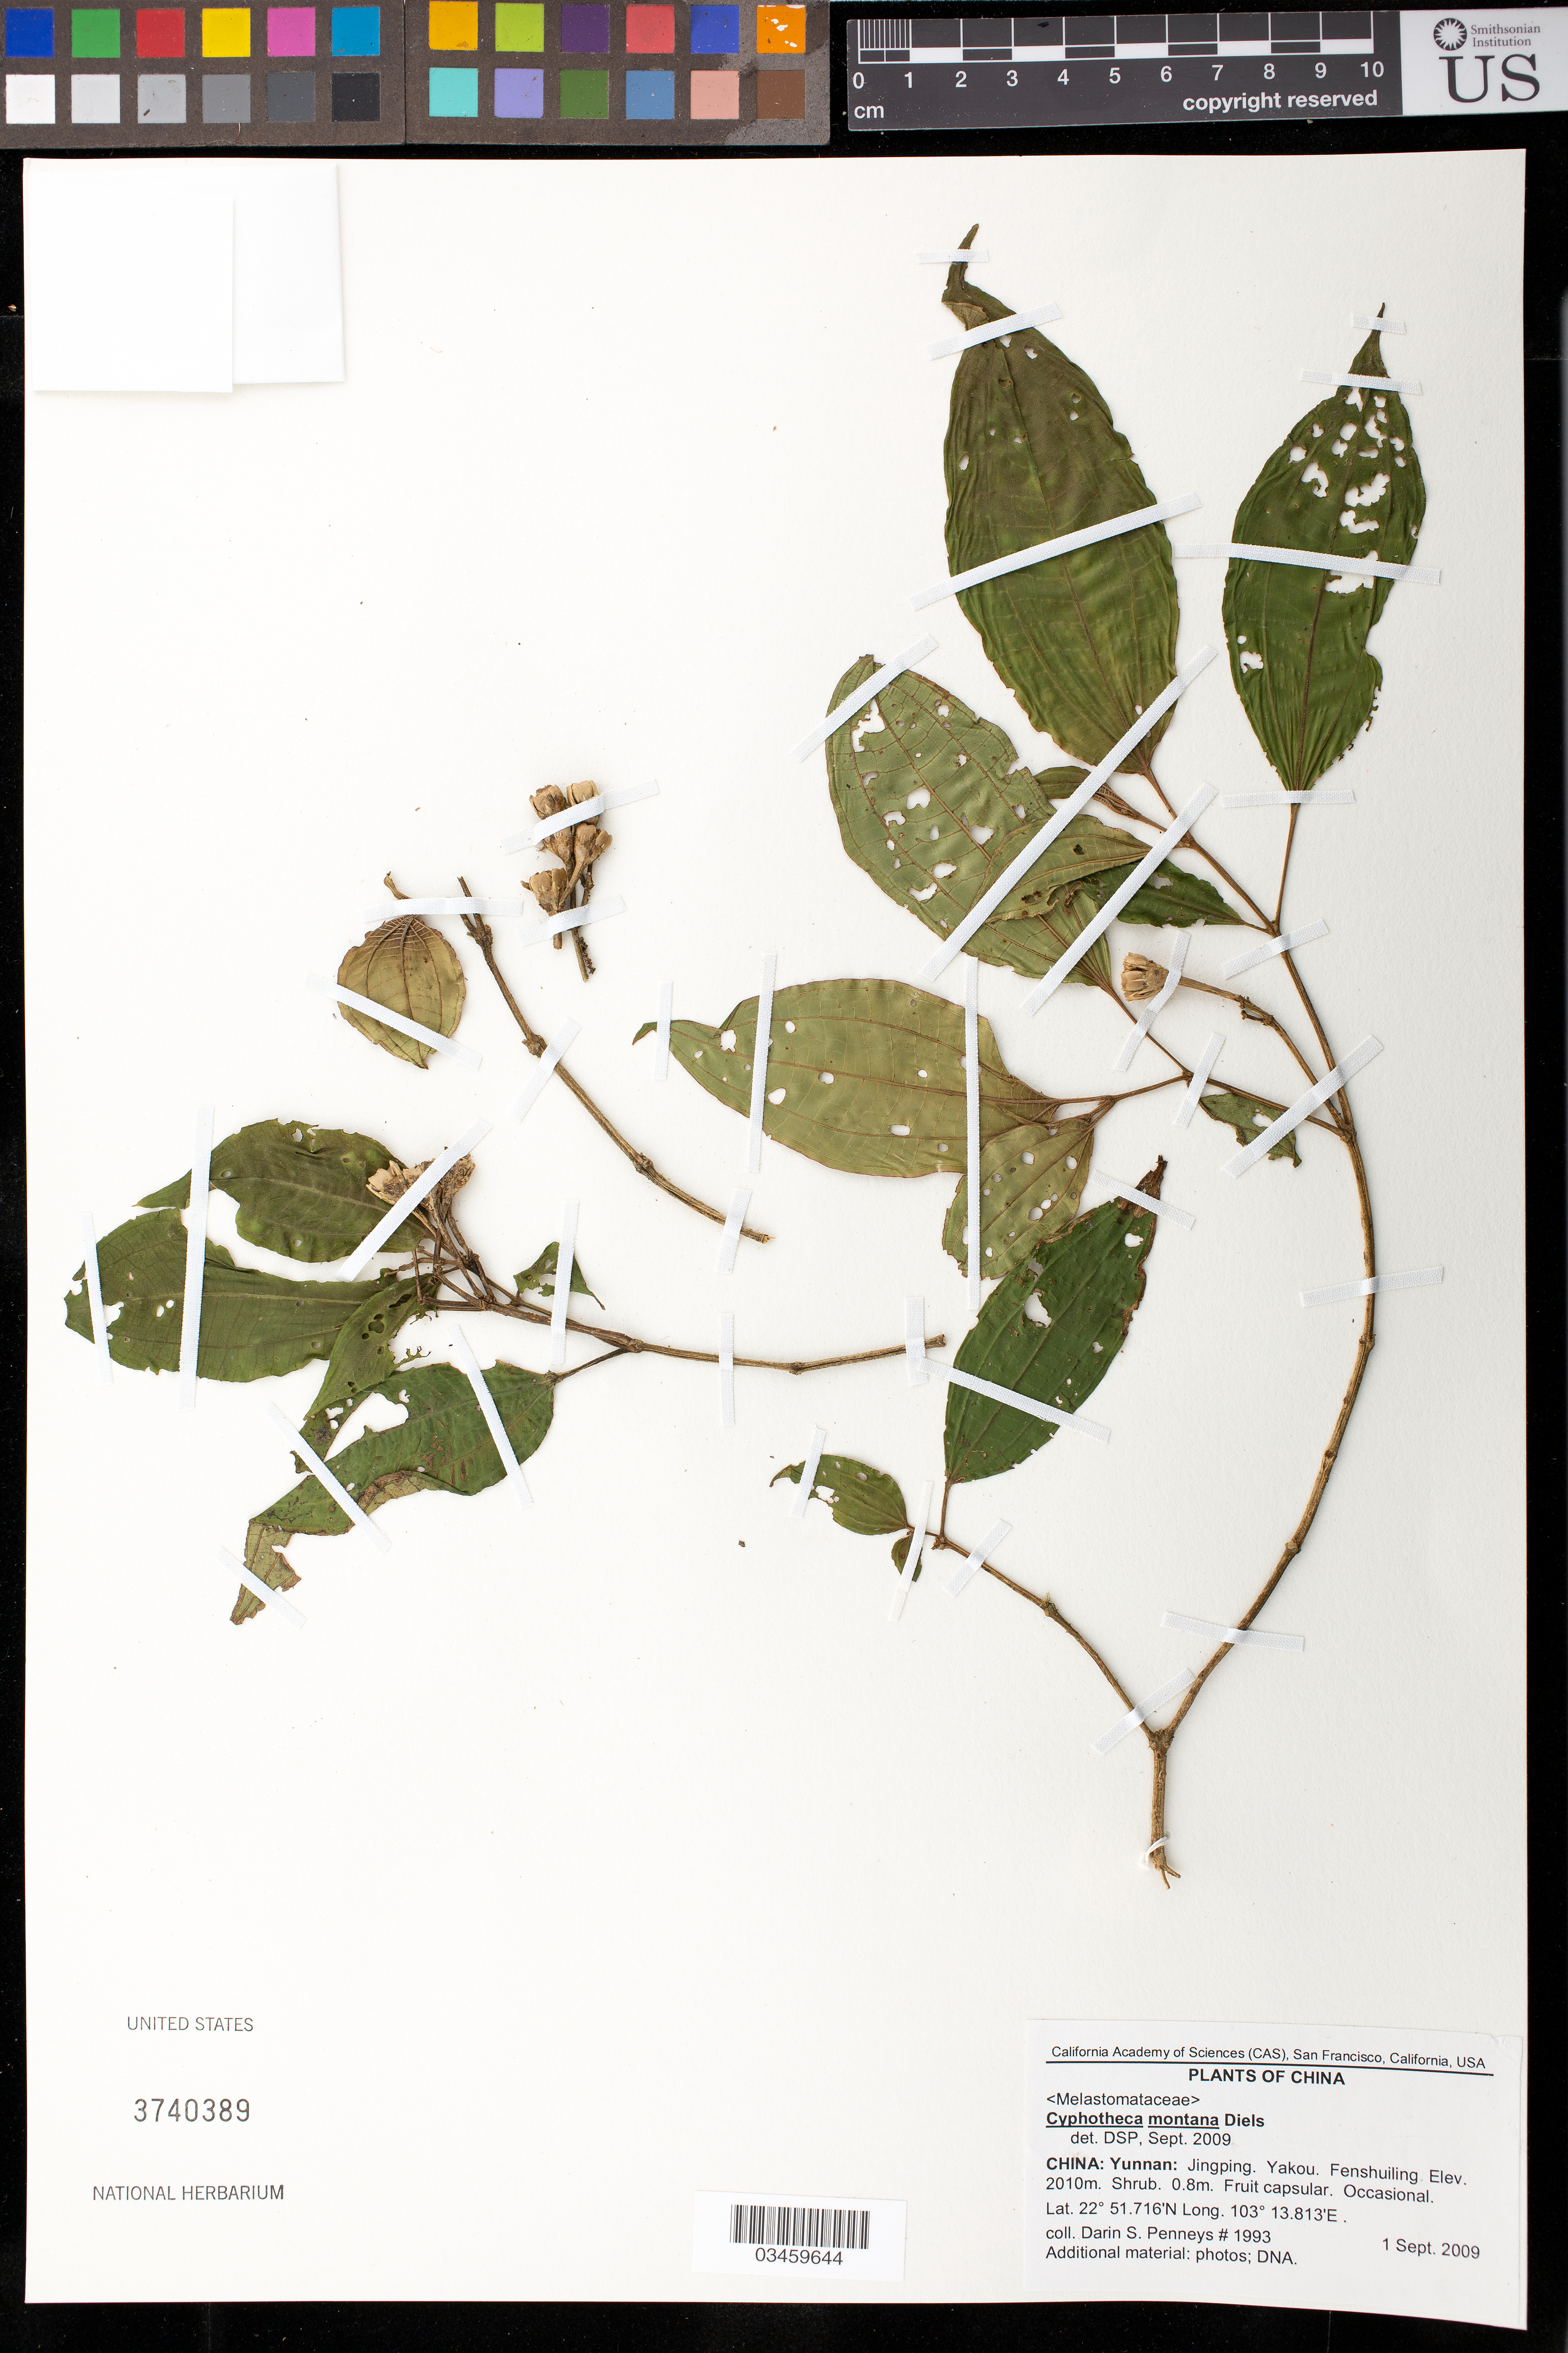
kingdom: Plantae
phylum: Tracheophyta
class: Magnoliopsida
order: Myrtales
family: Melastomataceae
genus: Cyphotheca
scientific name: Cyphotheca montana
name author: Diels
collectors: D. S. Penneys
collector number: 1993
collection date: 2009-09-01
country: China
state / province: Yunnan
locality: Jingping. Yakou. Fenshuiling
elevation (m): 2010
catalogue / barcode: US 3740389